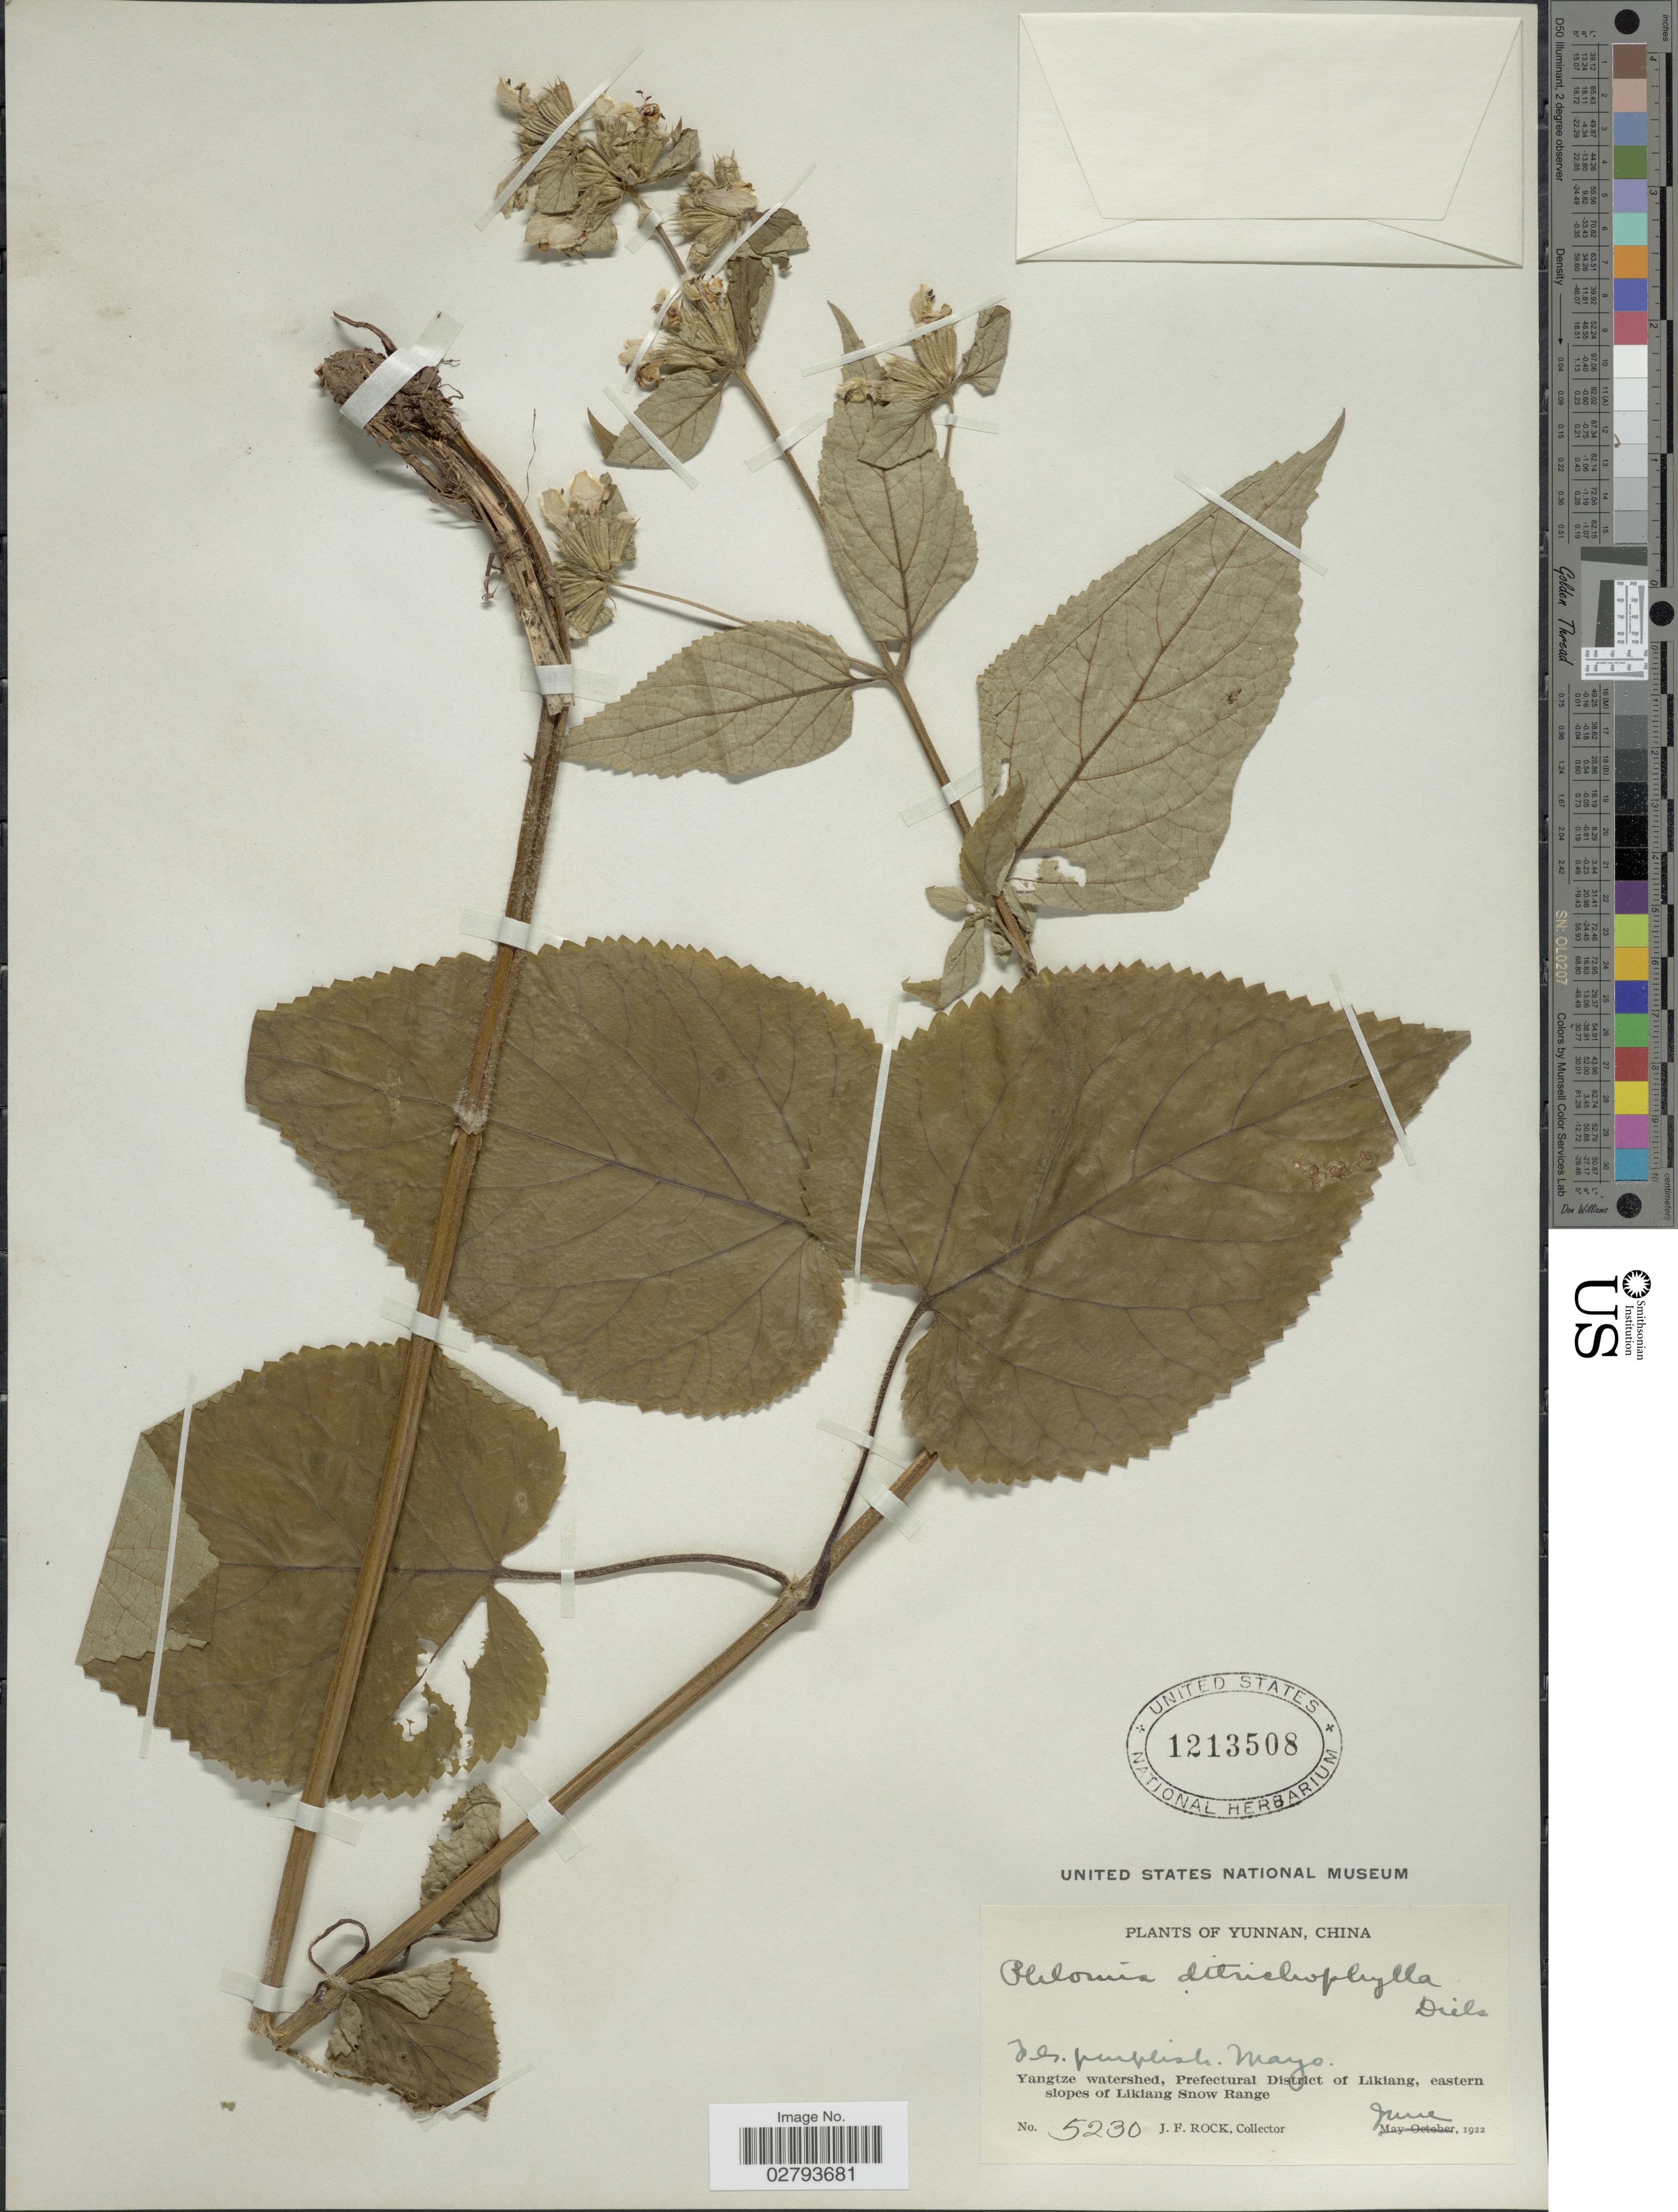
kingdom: Plantae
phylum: Tracheophyta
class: Magnoliopsida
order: Lamiales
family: Lamiaceae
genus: Phlomis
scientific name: Phlomis ditrichophylla Diels, ined.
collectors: J. Rock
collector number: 5230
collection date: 1922-06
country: China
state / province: Yunnan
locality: Mayo. Yangtze watershed, Prefectural District of Likiang, eastern slopes of Likiang Snow Range.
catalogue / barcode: US 1213508